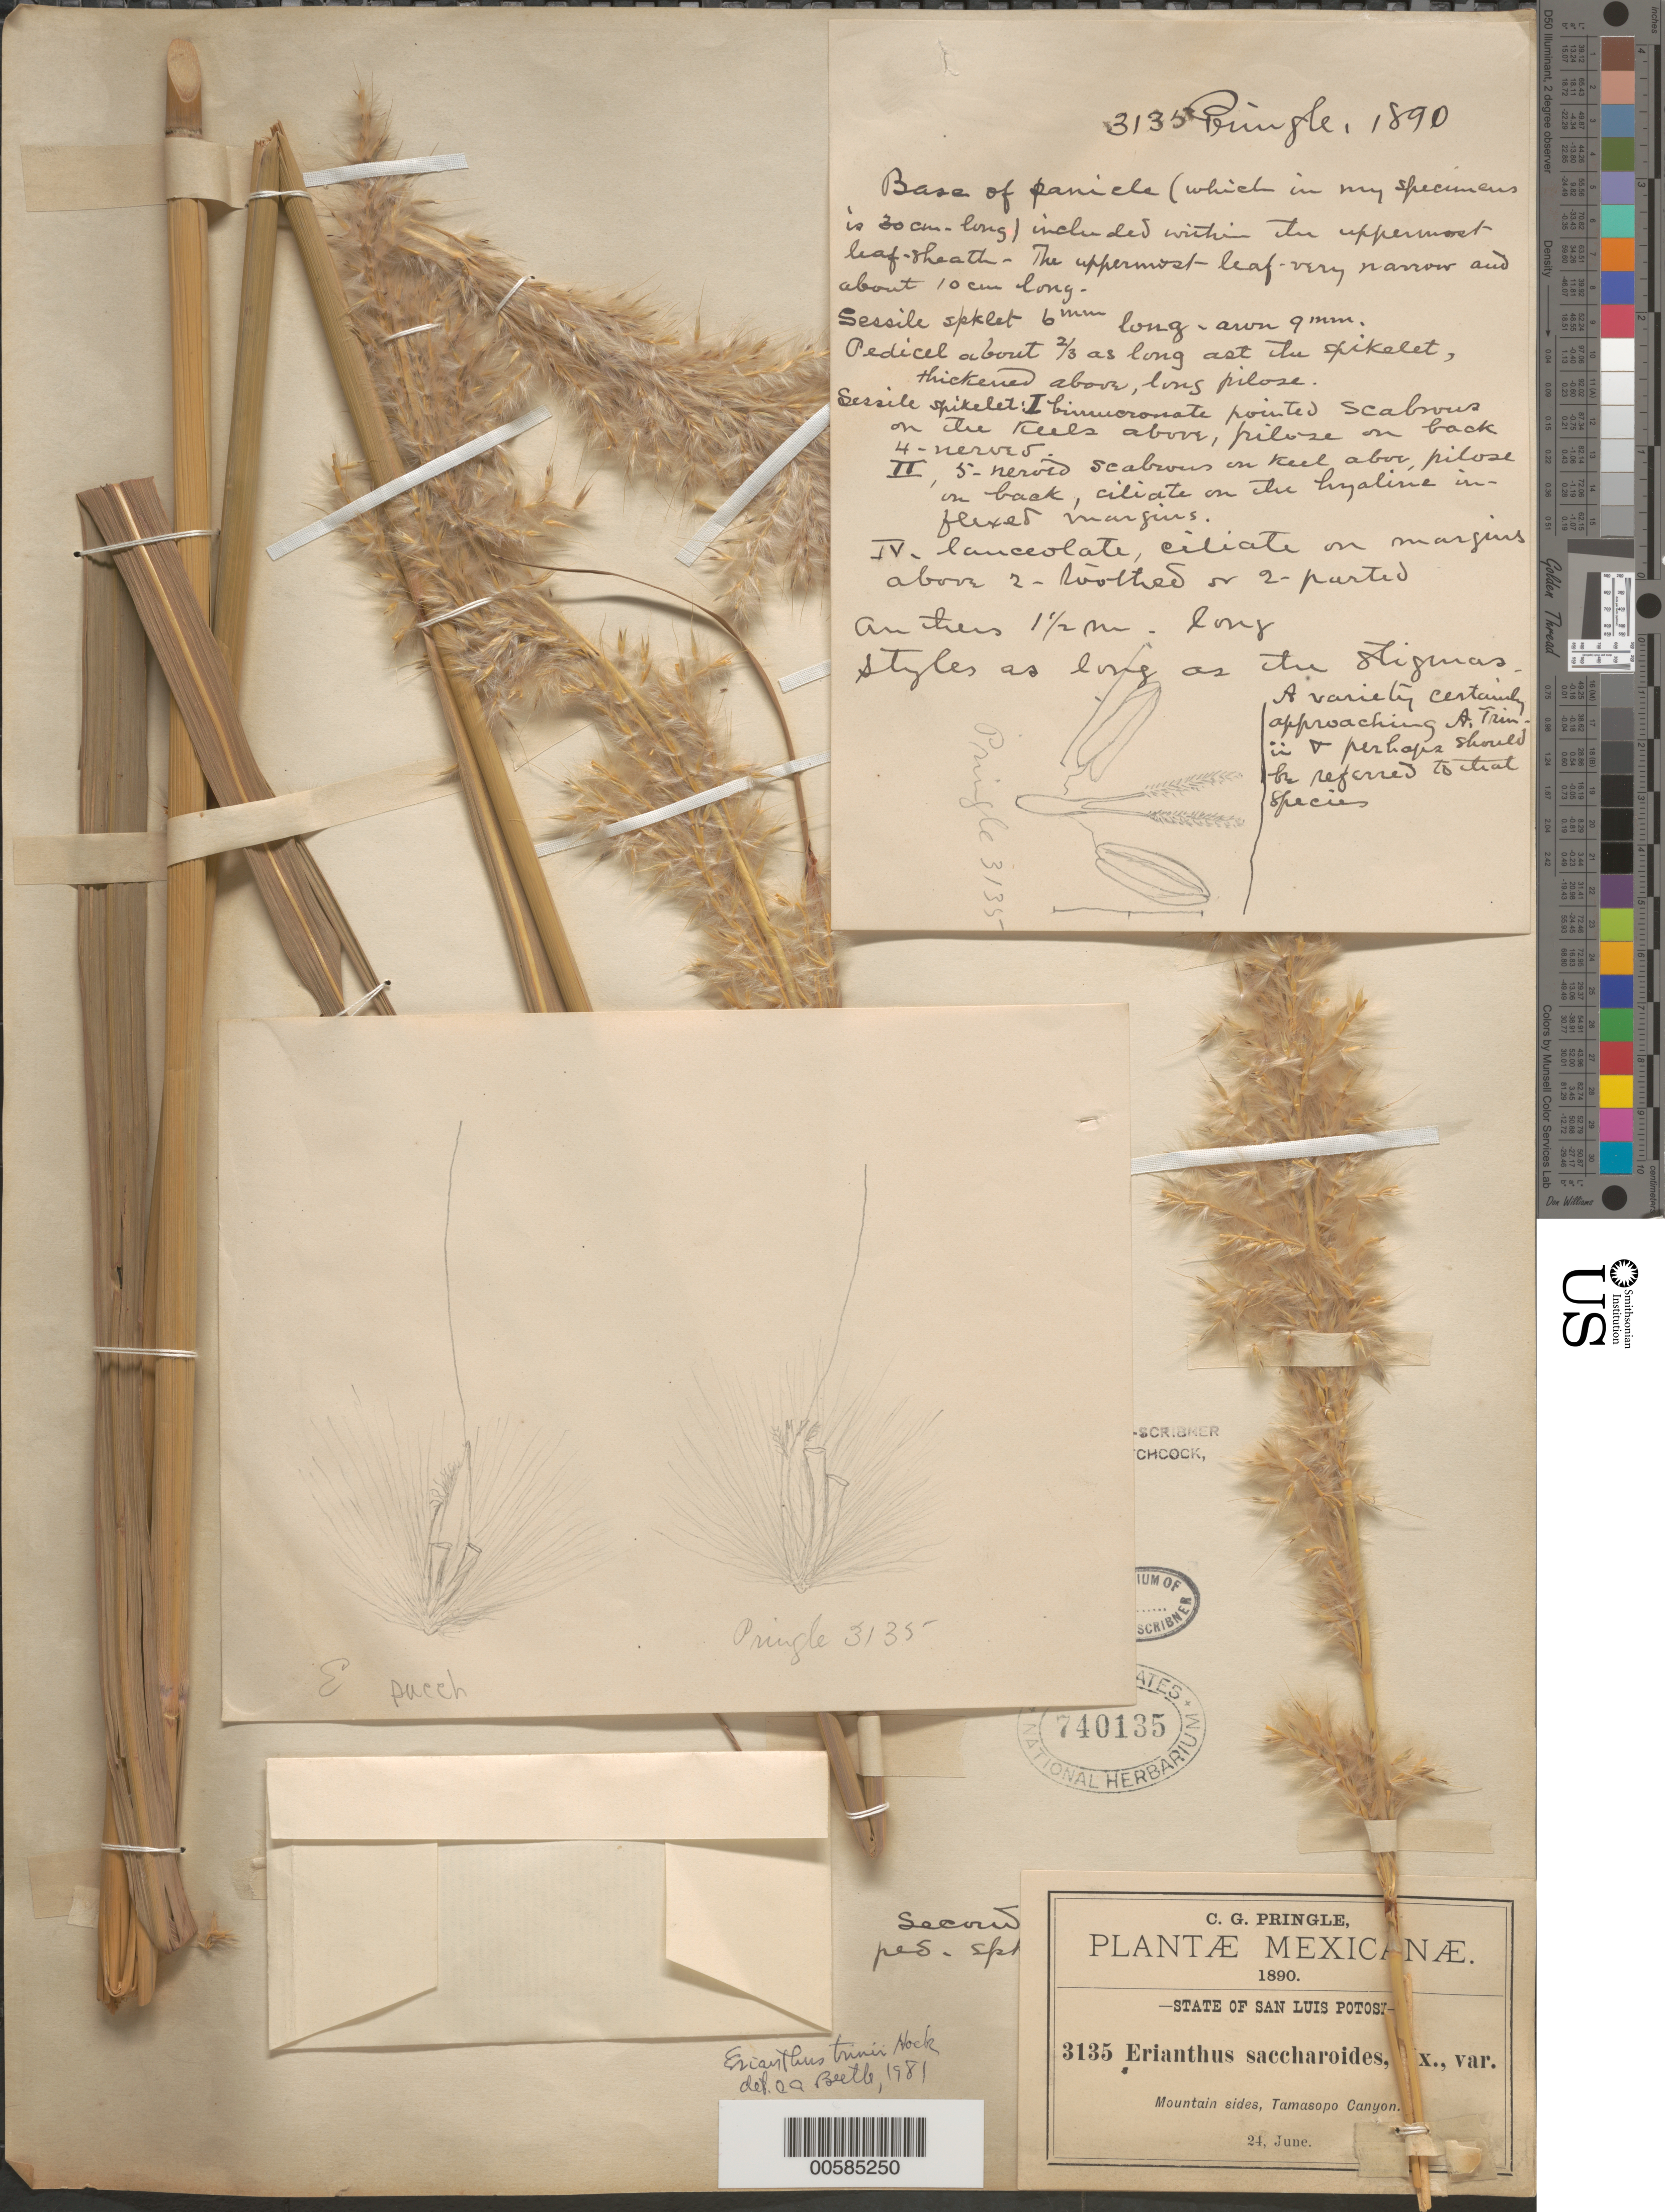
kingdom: Plantae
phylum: Tracheophyta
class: Liliopsida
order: Poales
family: Poaceae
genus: Erianthus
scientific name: Erianthus trinii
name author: Hack.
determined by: Beetle, Alan A.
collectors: C. G. Pringle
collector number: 3135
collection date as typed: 21 Jun 1890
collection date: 1890-06-21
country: Mexico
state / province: San Luis Potosi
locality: Tamasopo Canyon.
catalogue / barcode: US 740135